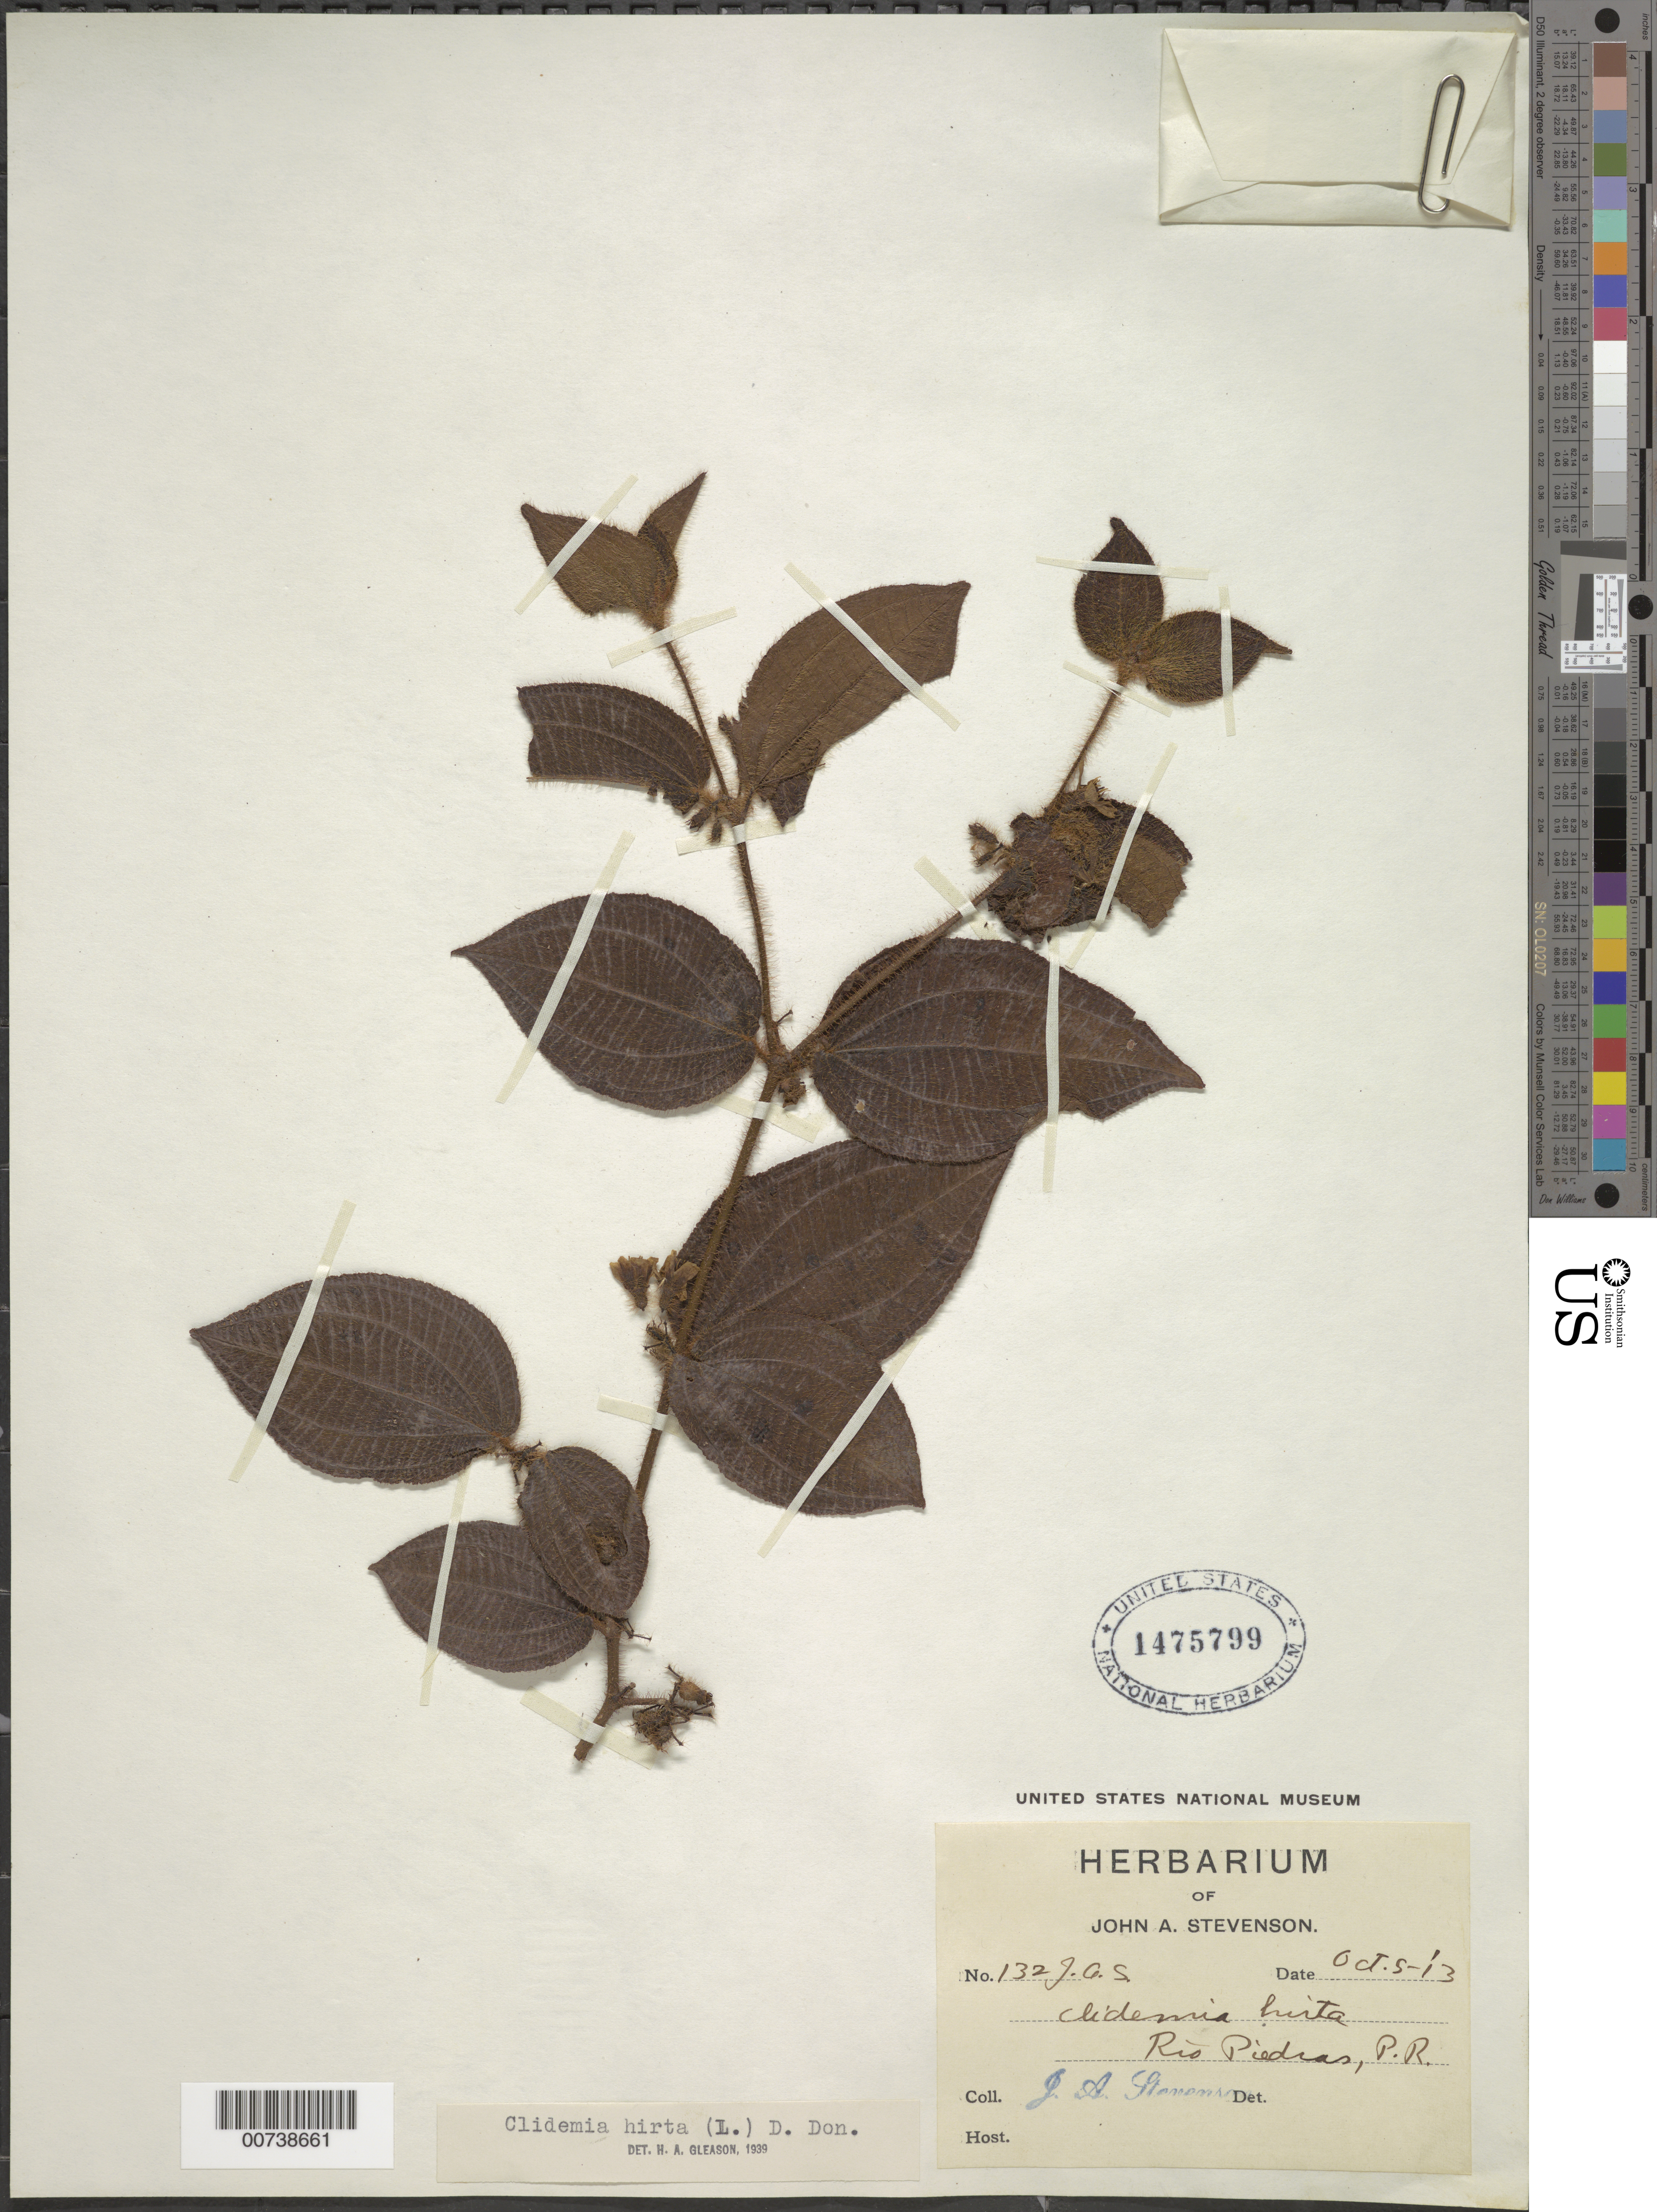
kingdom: Plantae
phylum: Tracheophyta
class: Magnoliopsida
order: Myrtales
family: Melastomataceae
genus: Clidemia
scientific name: Clidemia hirta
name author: (L.) D. Don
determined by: Gleason, H. A.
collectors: J. Stevenson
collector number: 132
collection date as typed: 05 Oct 1913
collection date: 1913-10-05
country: Puerto Rico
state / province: San Juan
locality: Rio Piedras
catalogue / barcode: US 1475799